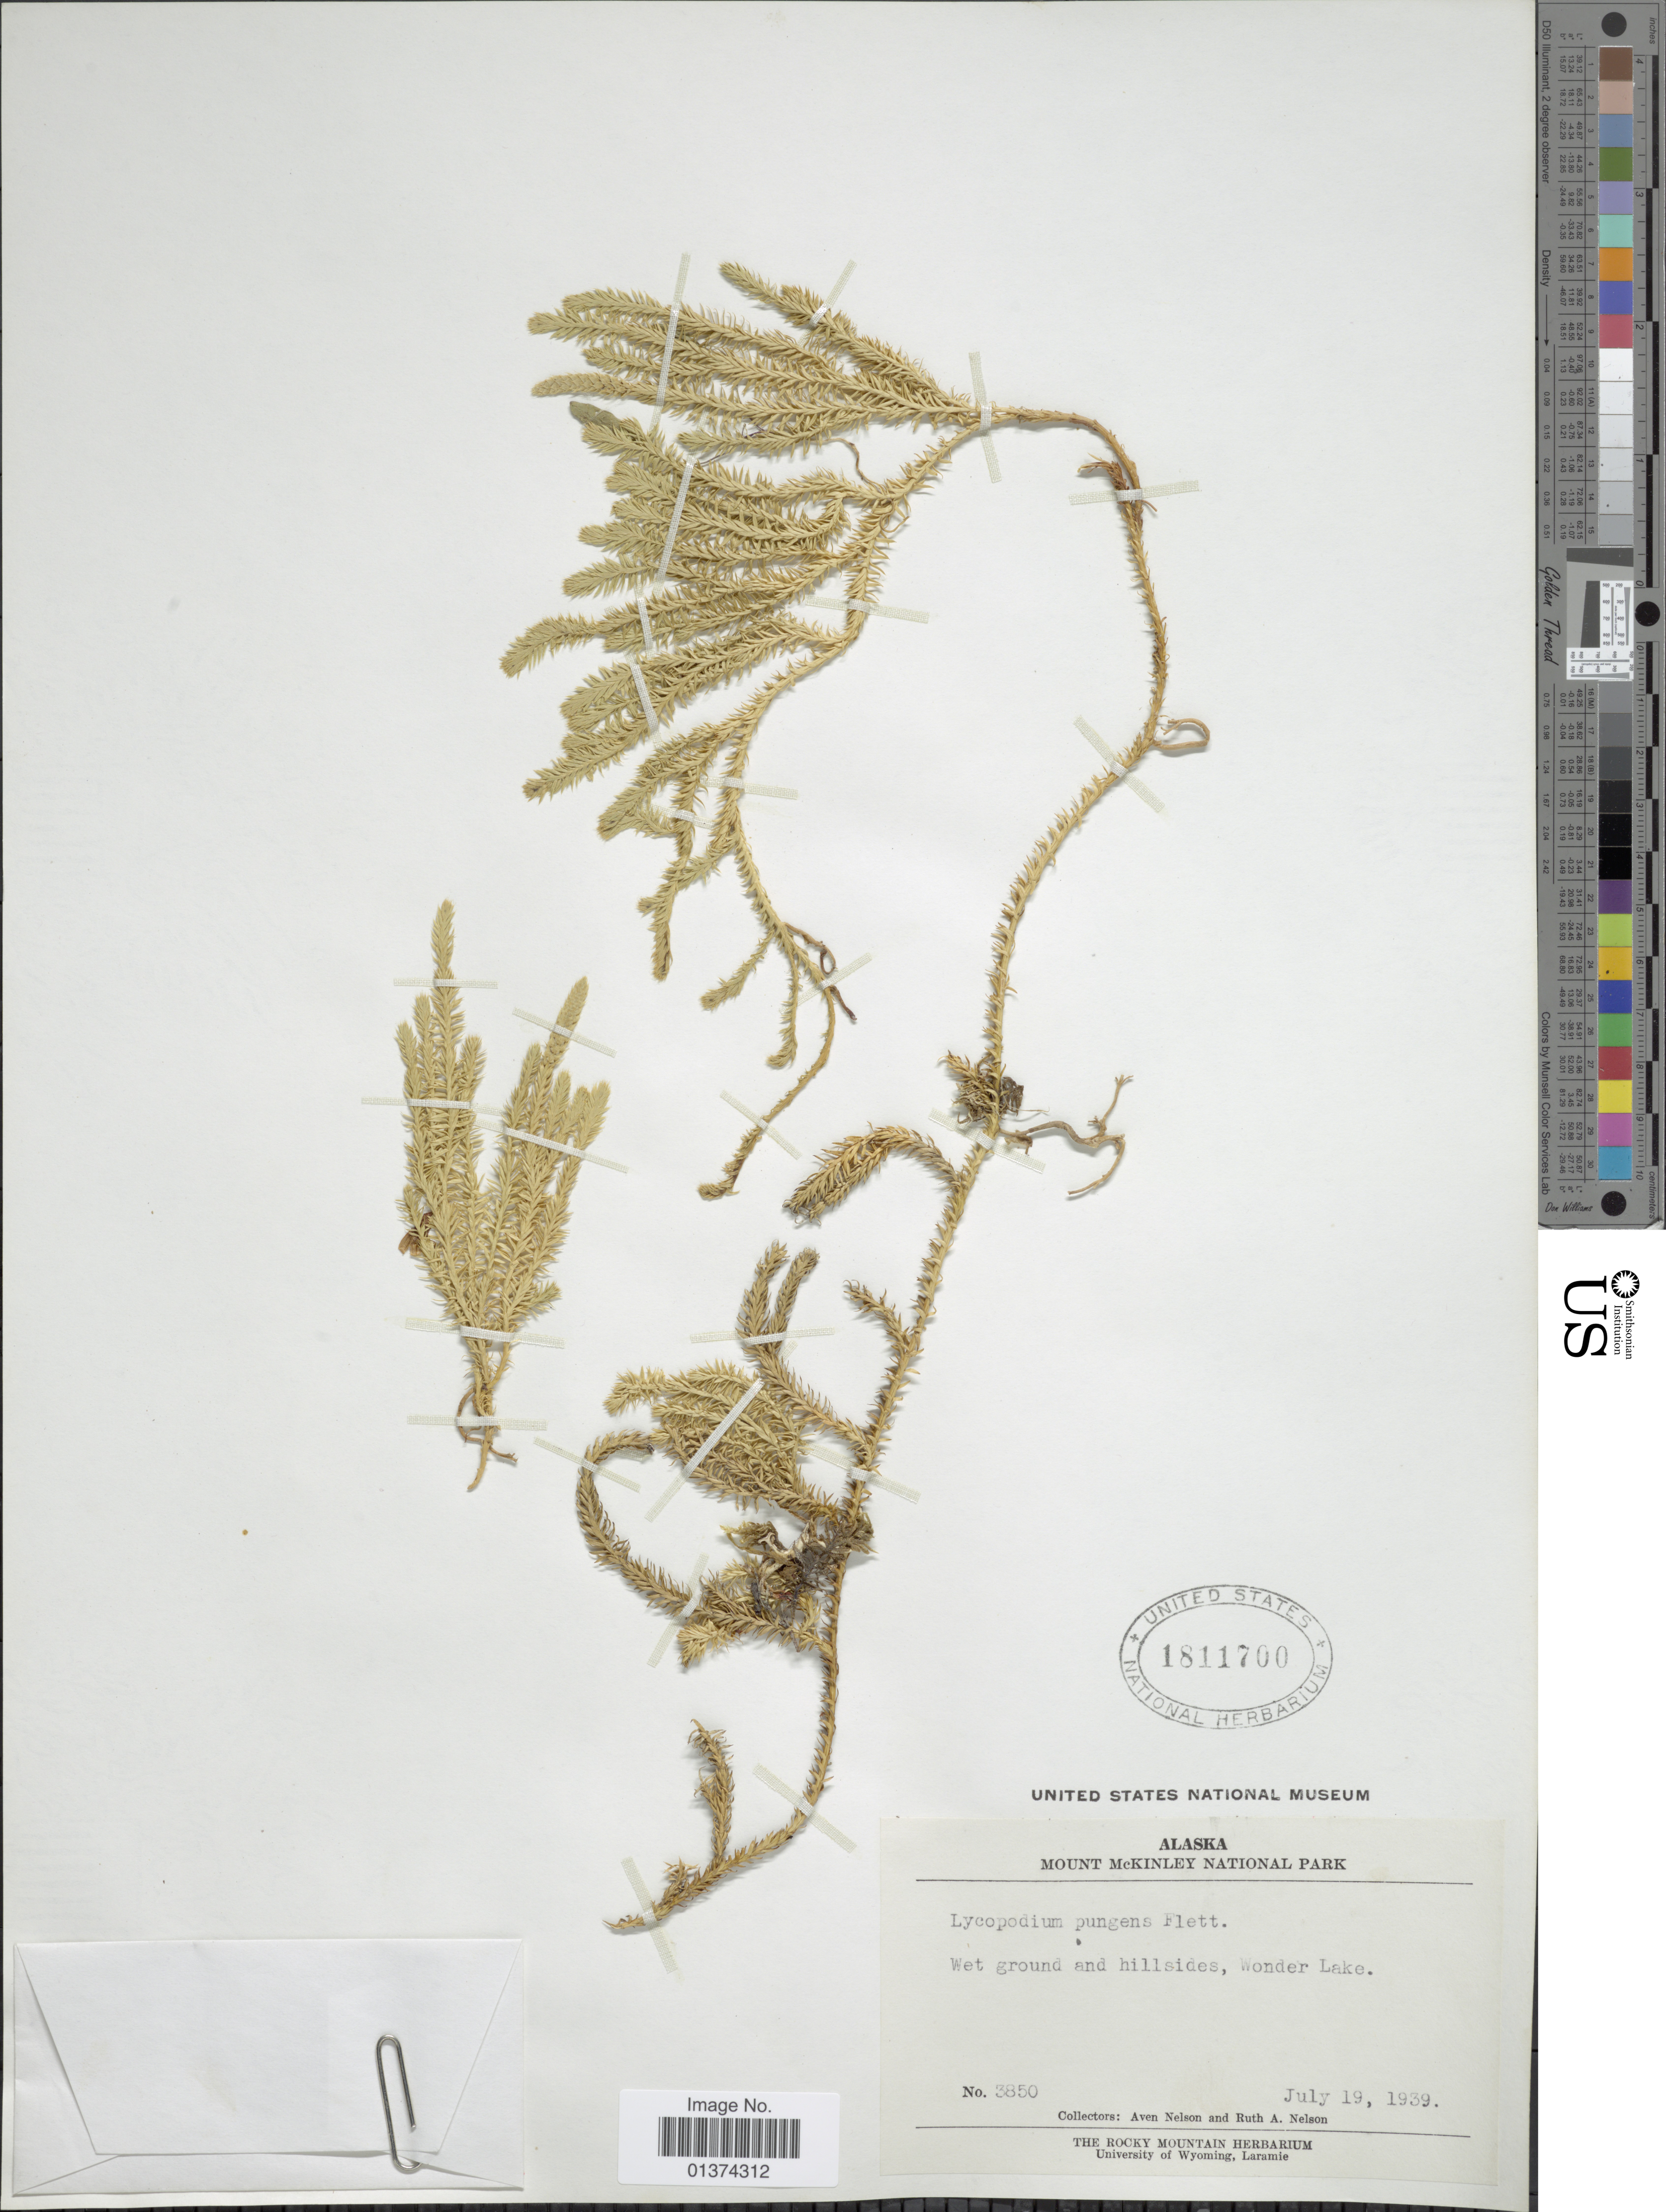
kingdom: Plantae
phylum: Tracheophyta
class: Lycopodiopsida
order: Lycopodiales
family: Lycopodiaceae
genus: Spinulum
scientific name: Spinulum annotinum subsp. annotinum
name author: (L.) A. Haines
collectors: A. Nelson & R. A. Nelson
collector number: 3850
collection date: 1939-07-19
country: United States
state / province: Alaska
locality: Mount McKinley National Park, Wet ground and hillsides, Wonder Lake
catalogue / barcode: US 1811700